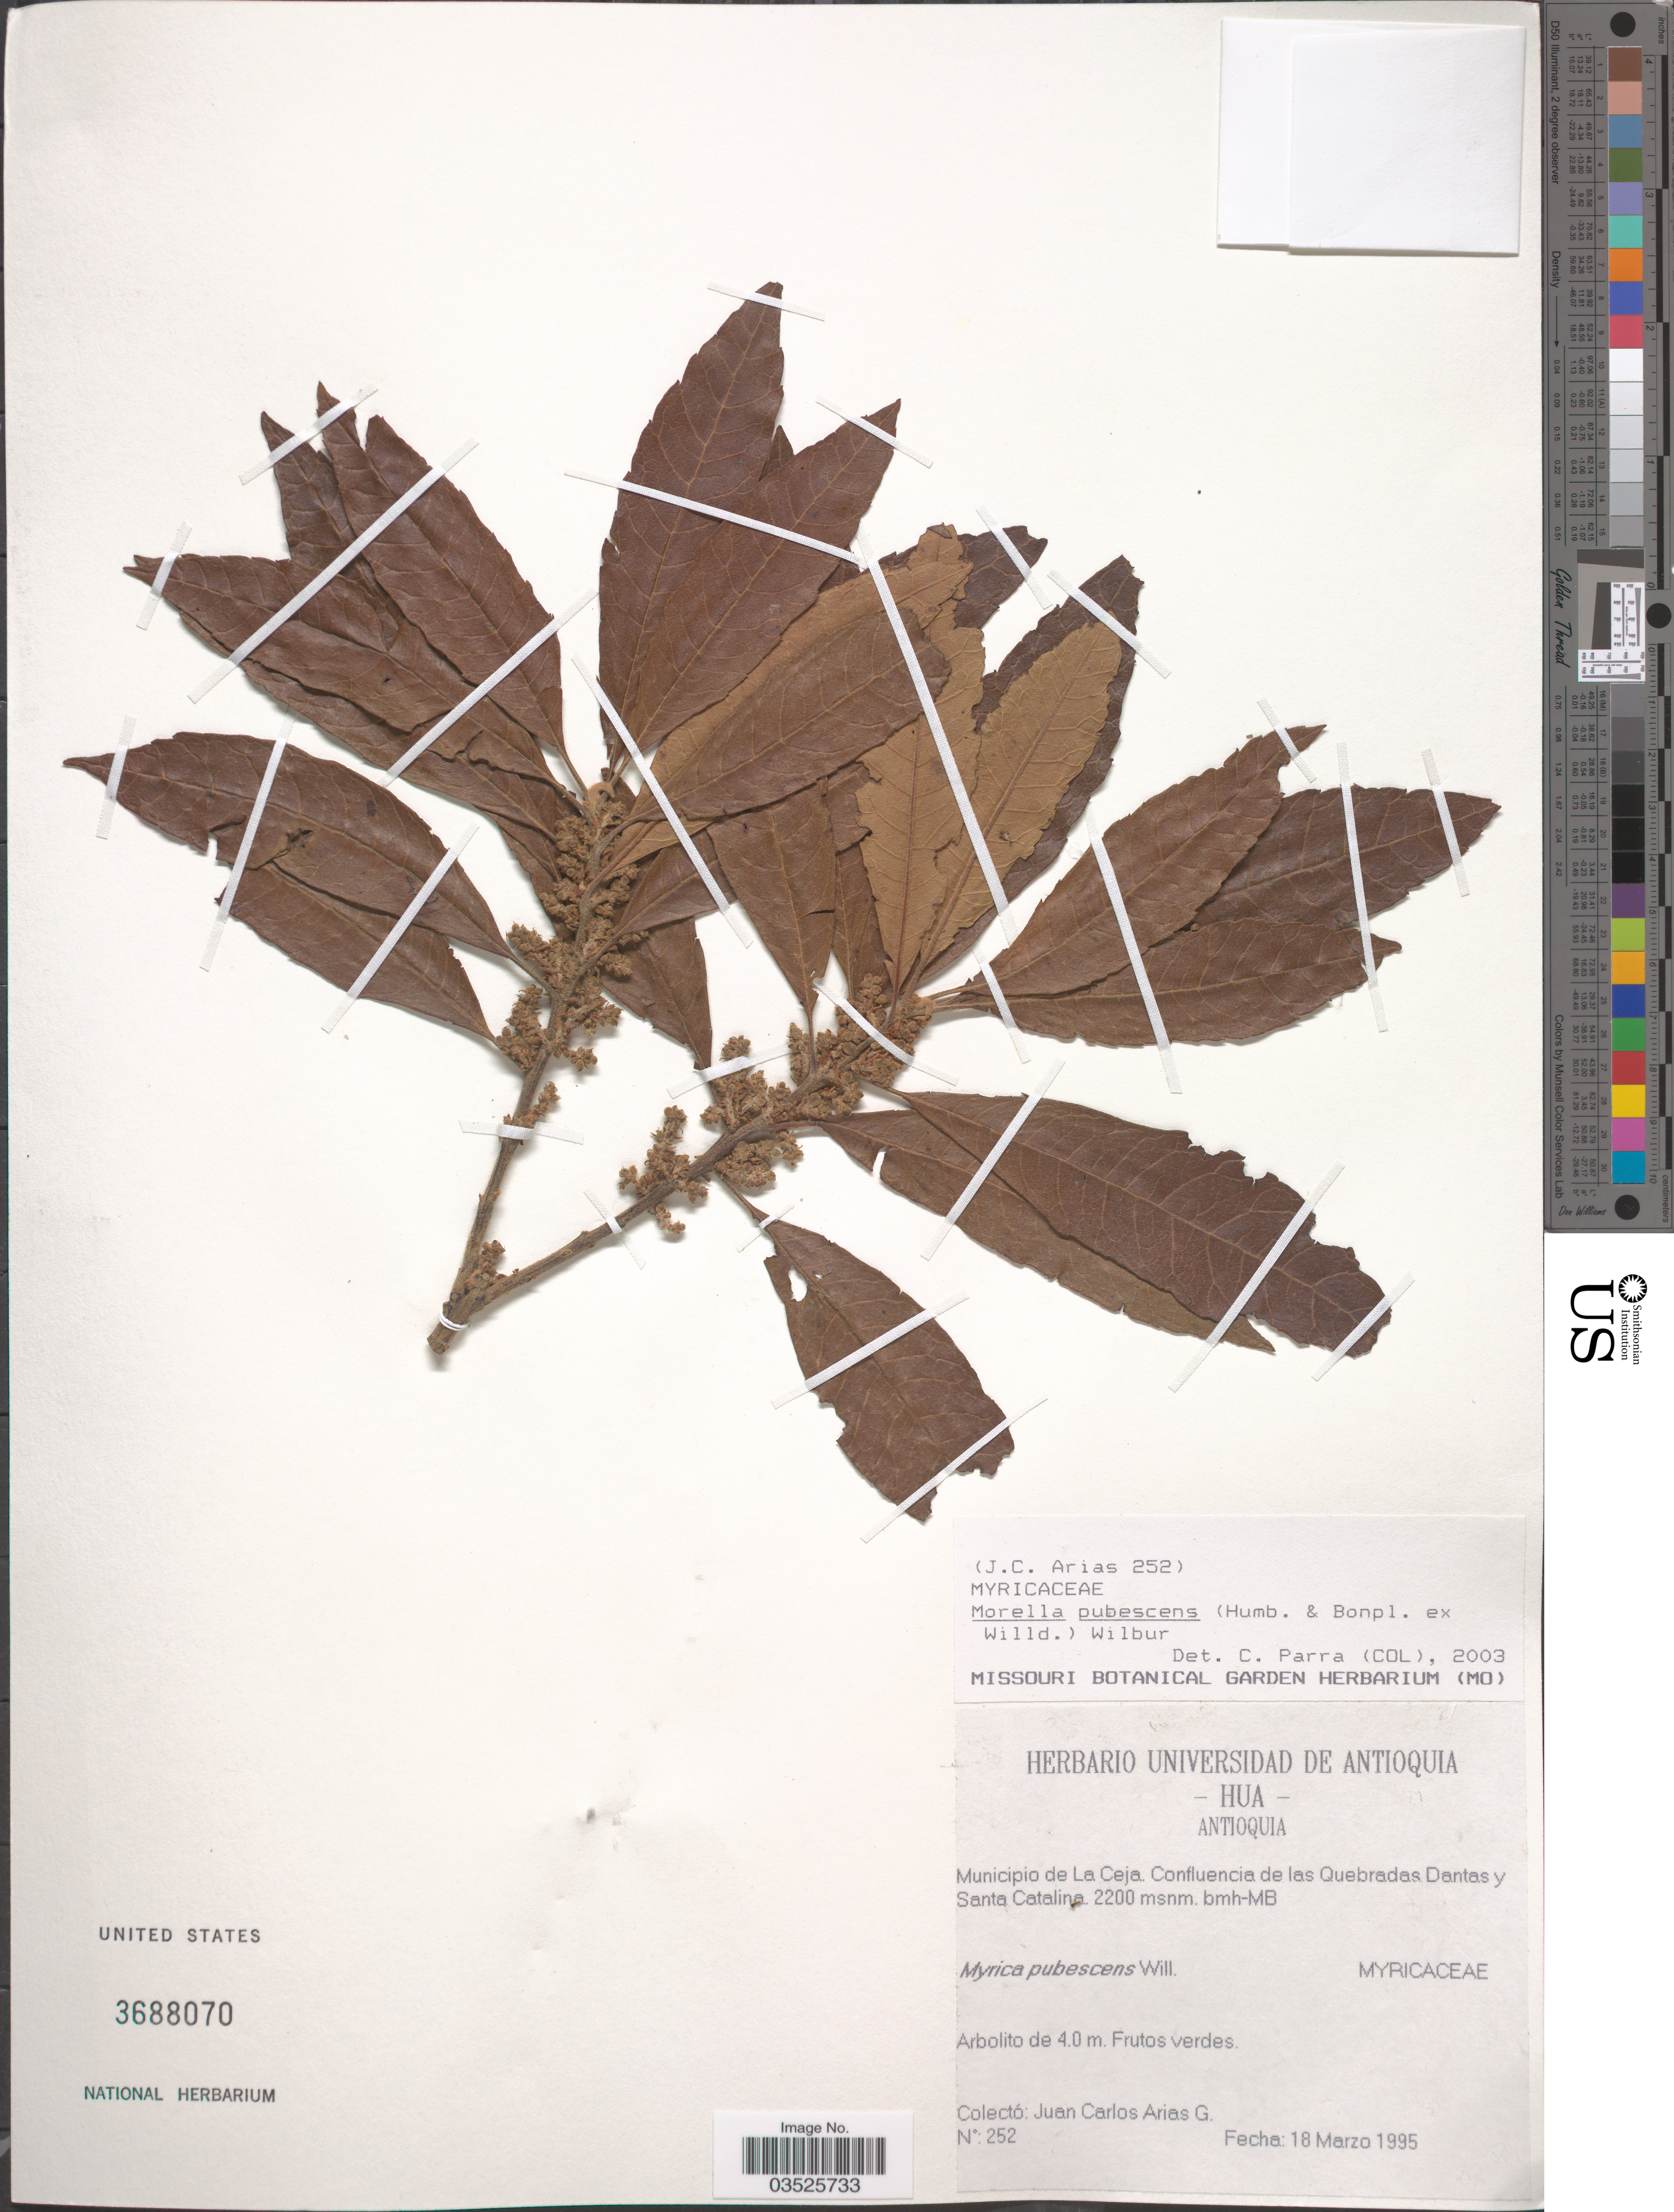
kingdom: Plantae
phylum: Tracheophyta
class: Magnoliopsida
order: Fagales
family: Myricaceae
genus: Morella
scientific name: Morella pubescens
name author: (Humb. & Bonpl. ex Willd.) Wilbur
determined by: Strong, M. T., (US), Smithsonian Institution - National Museum of Natural History (UNITED STATES)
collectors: J. Arias G.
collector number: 252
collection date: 1955-03-18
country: Colombia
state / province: Antioquia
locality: Municipio de La Ceja. Confluencia de las Quebradas Dantas y Santa Catalina.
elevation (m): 2200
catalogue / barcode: US 3688070